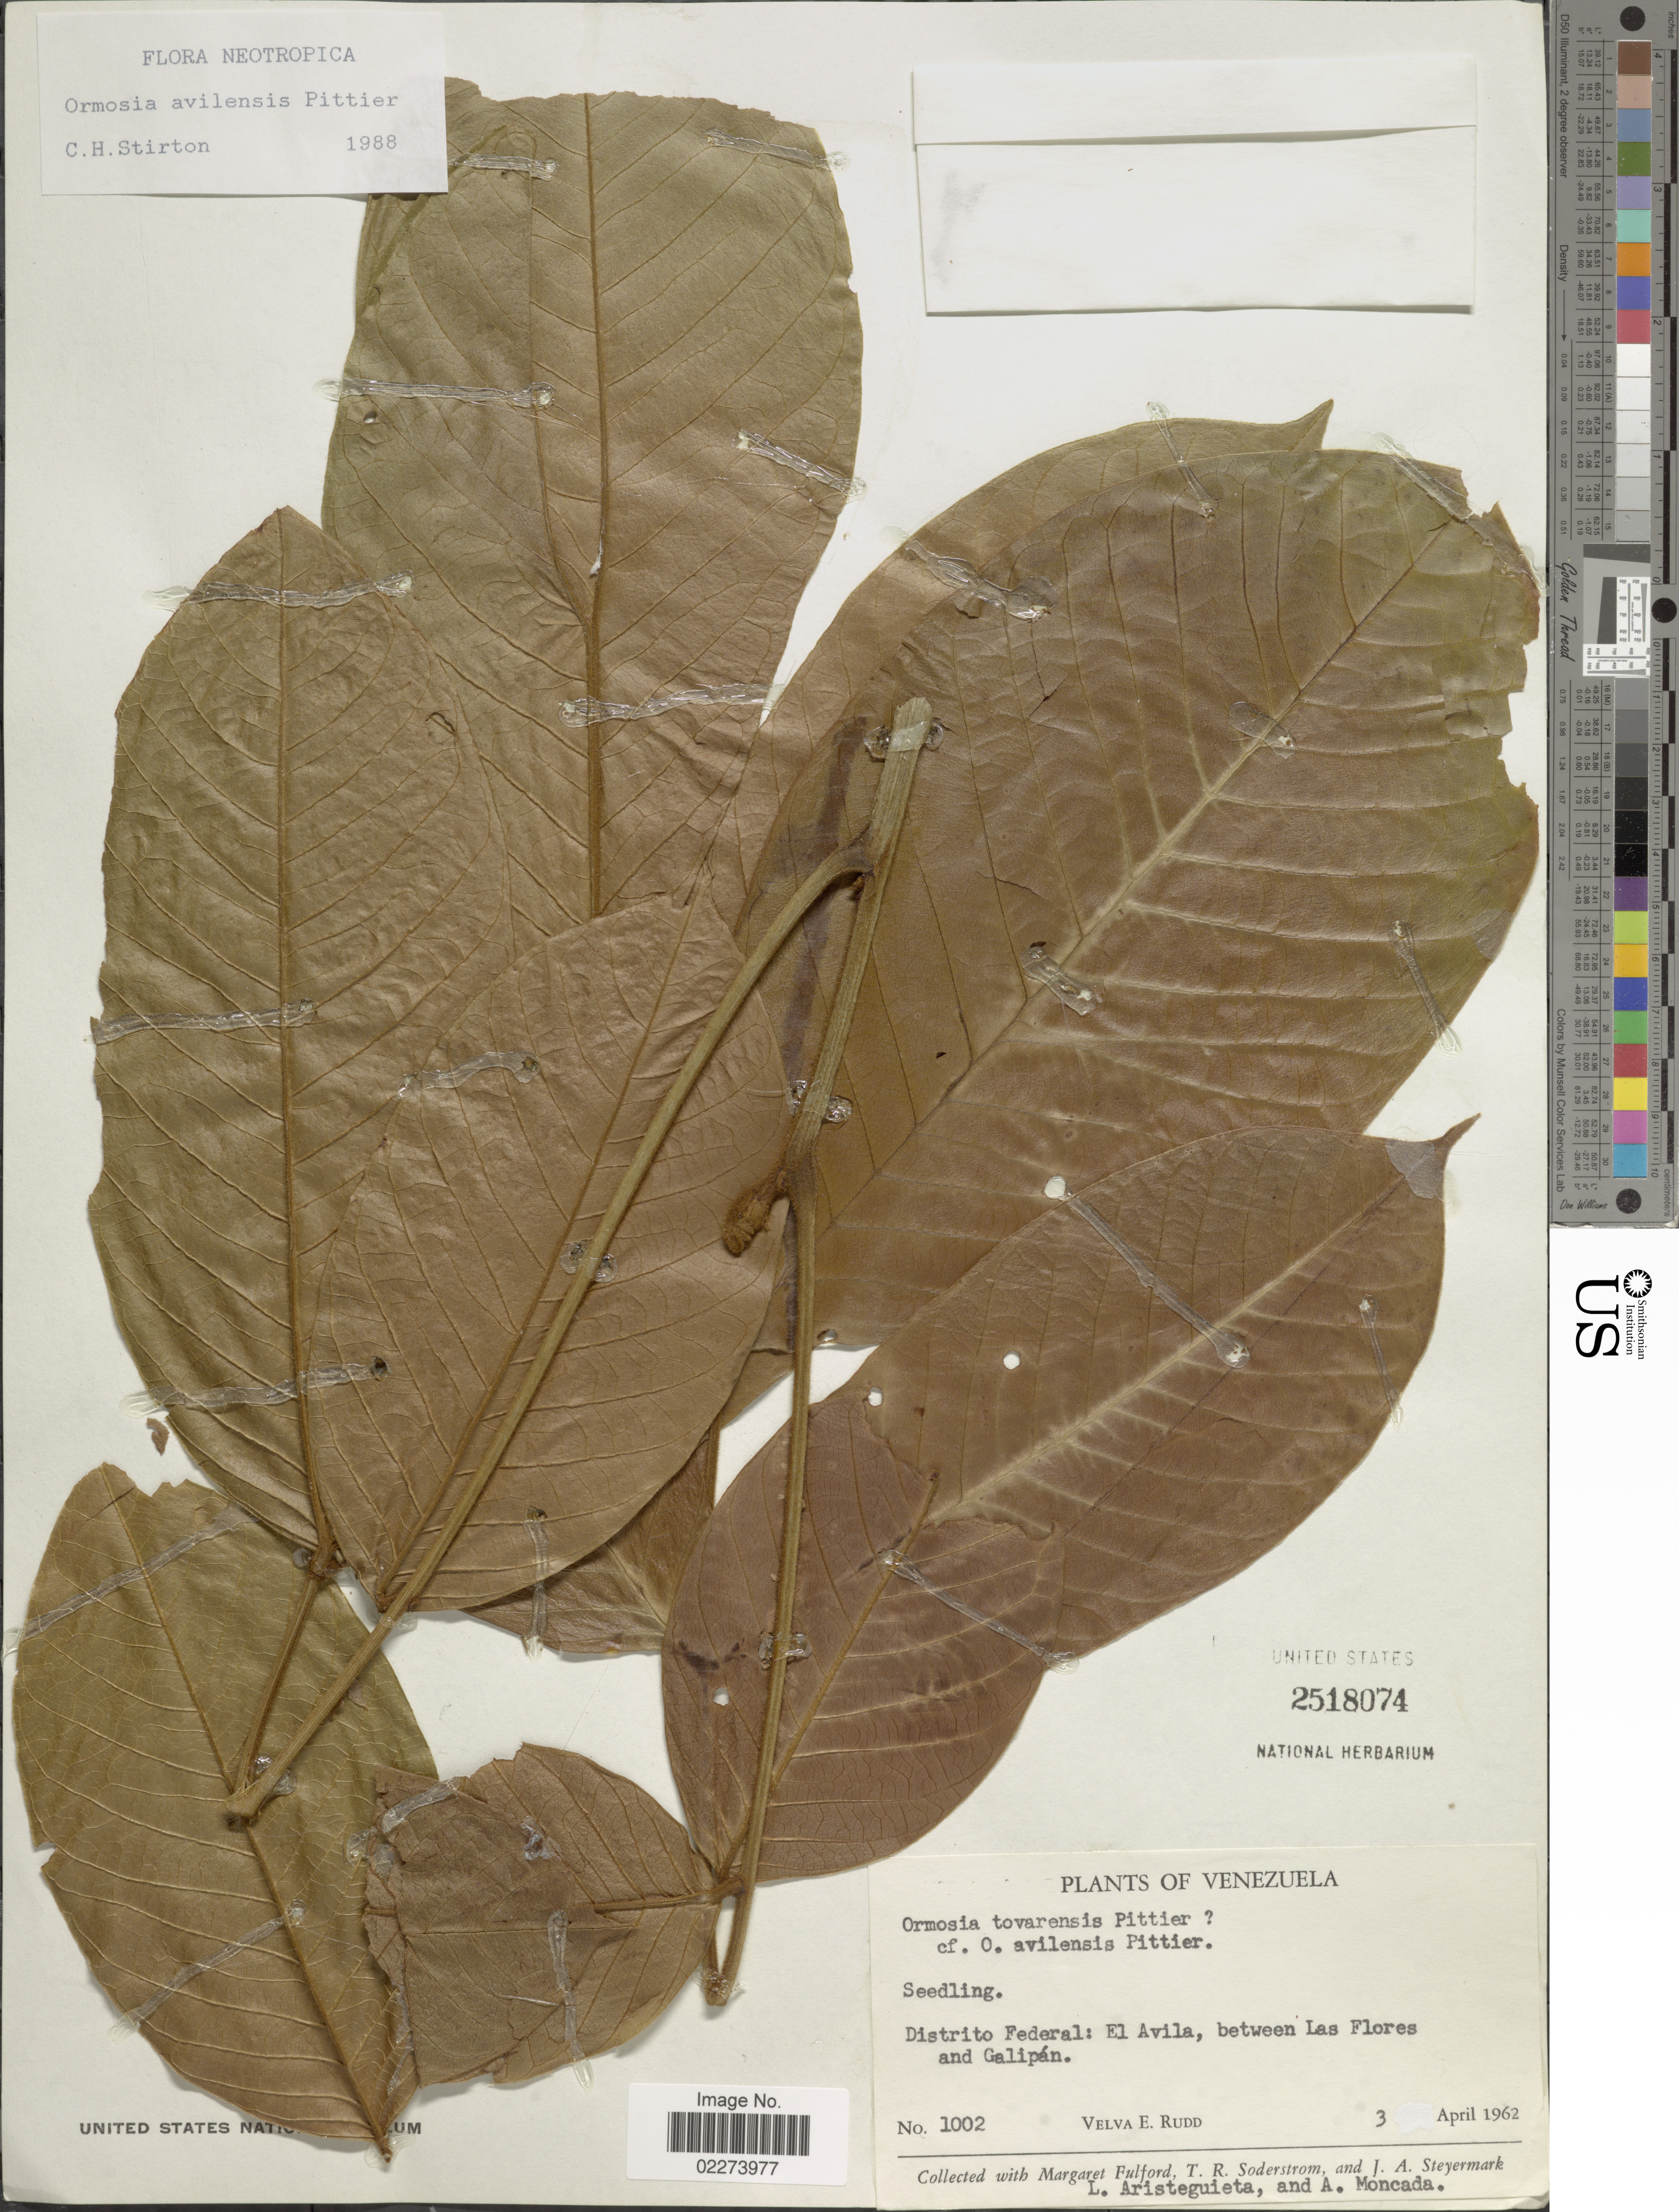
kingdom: Plantae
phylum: Tracheophyta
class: Magnoliopsida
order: Fabales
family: Fabaceae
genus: Ormosia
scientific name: Ormosia avilensis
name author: Pittier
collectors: V. E. Rudd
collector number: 1002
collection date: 1962-04-03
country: Venezuela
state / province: Miranda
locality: Distrito Federal: El Avila, between Las Flores and Galipan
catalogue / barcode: US 2518074